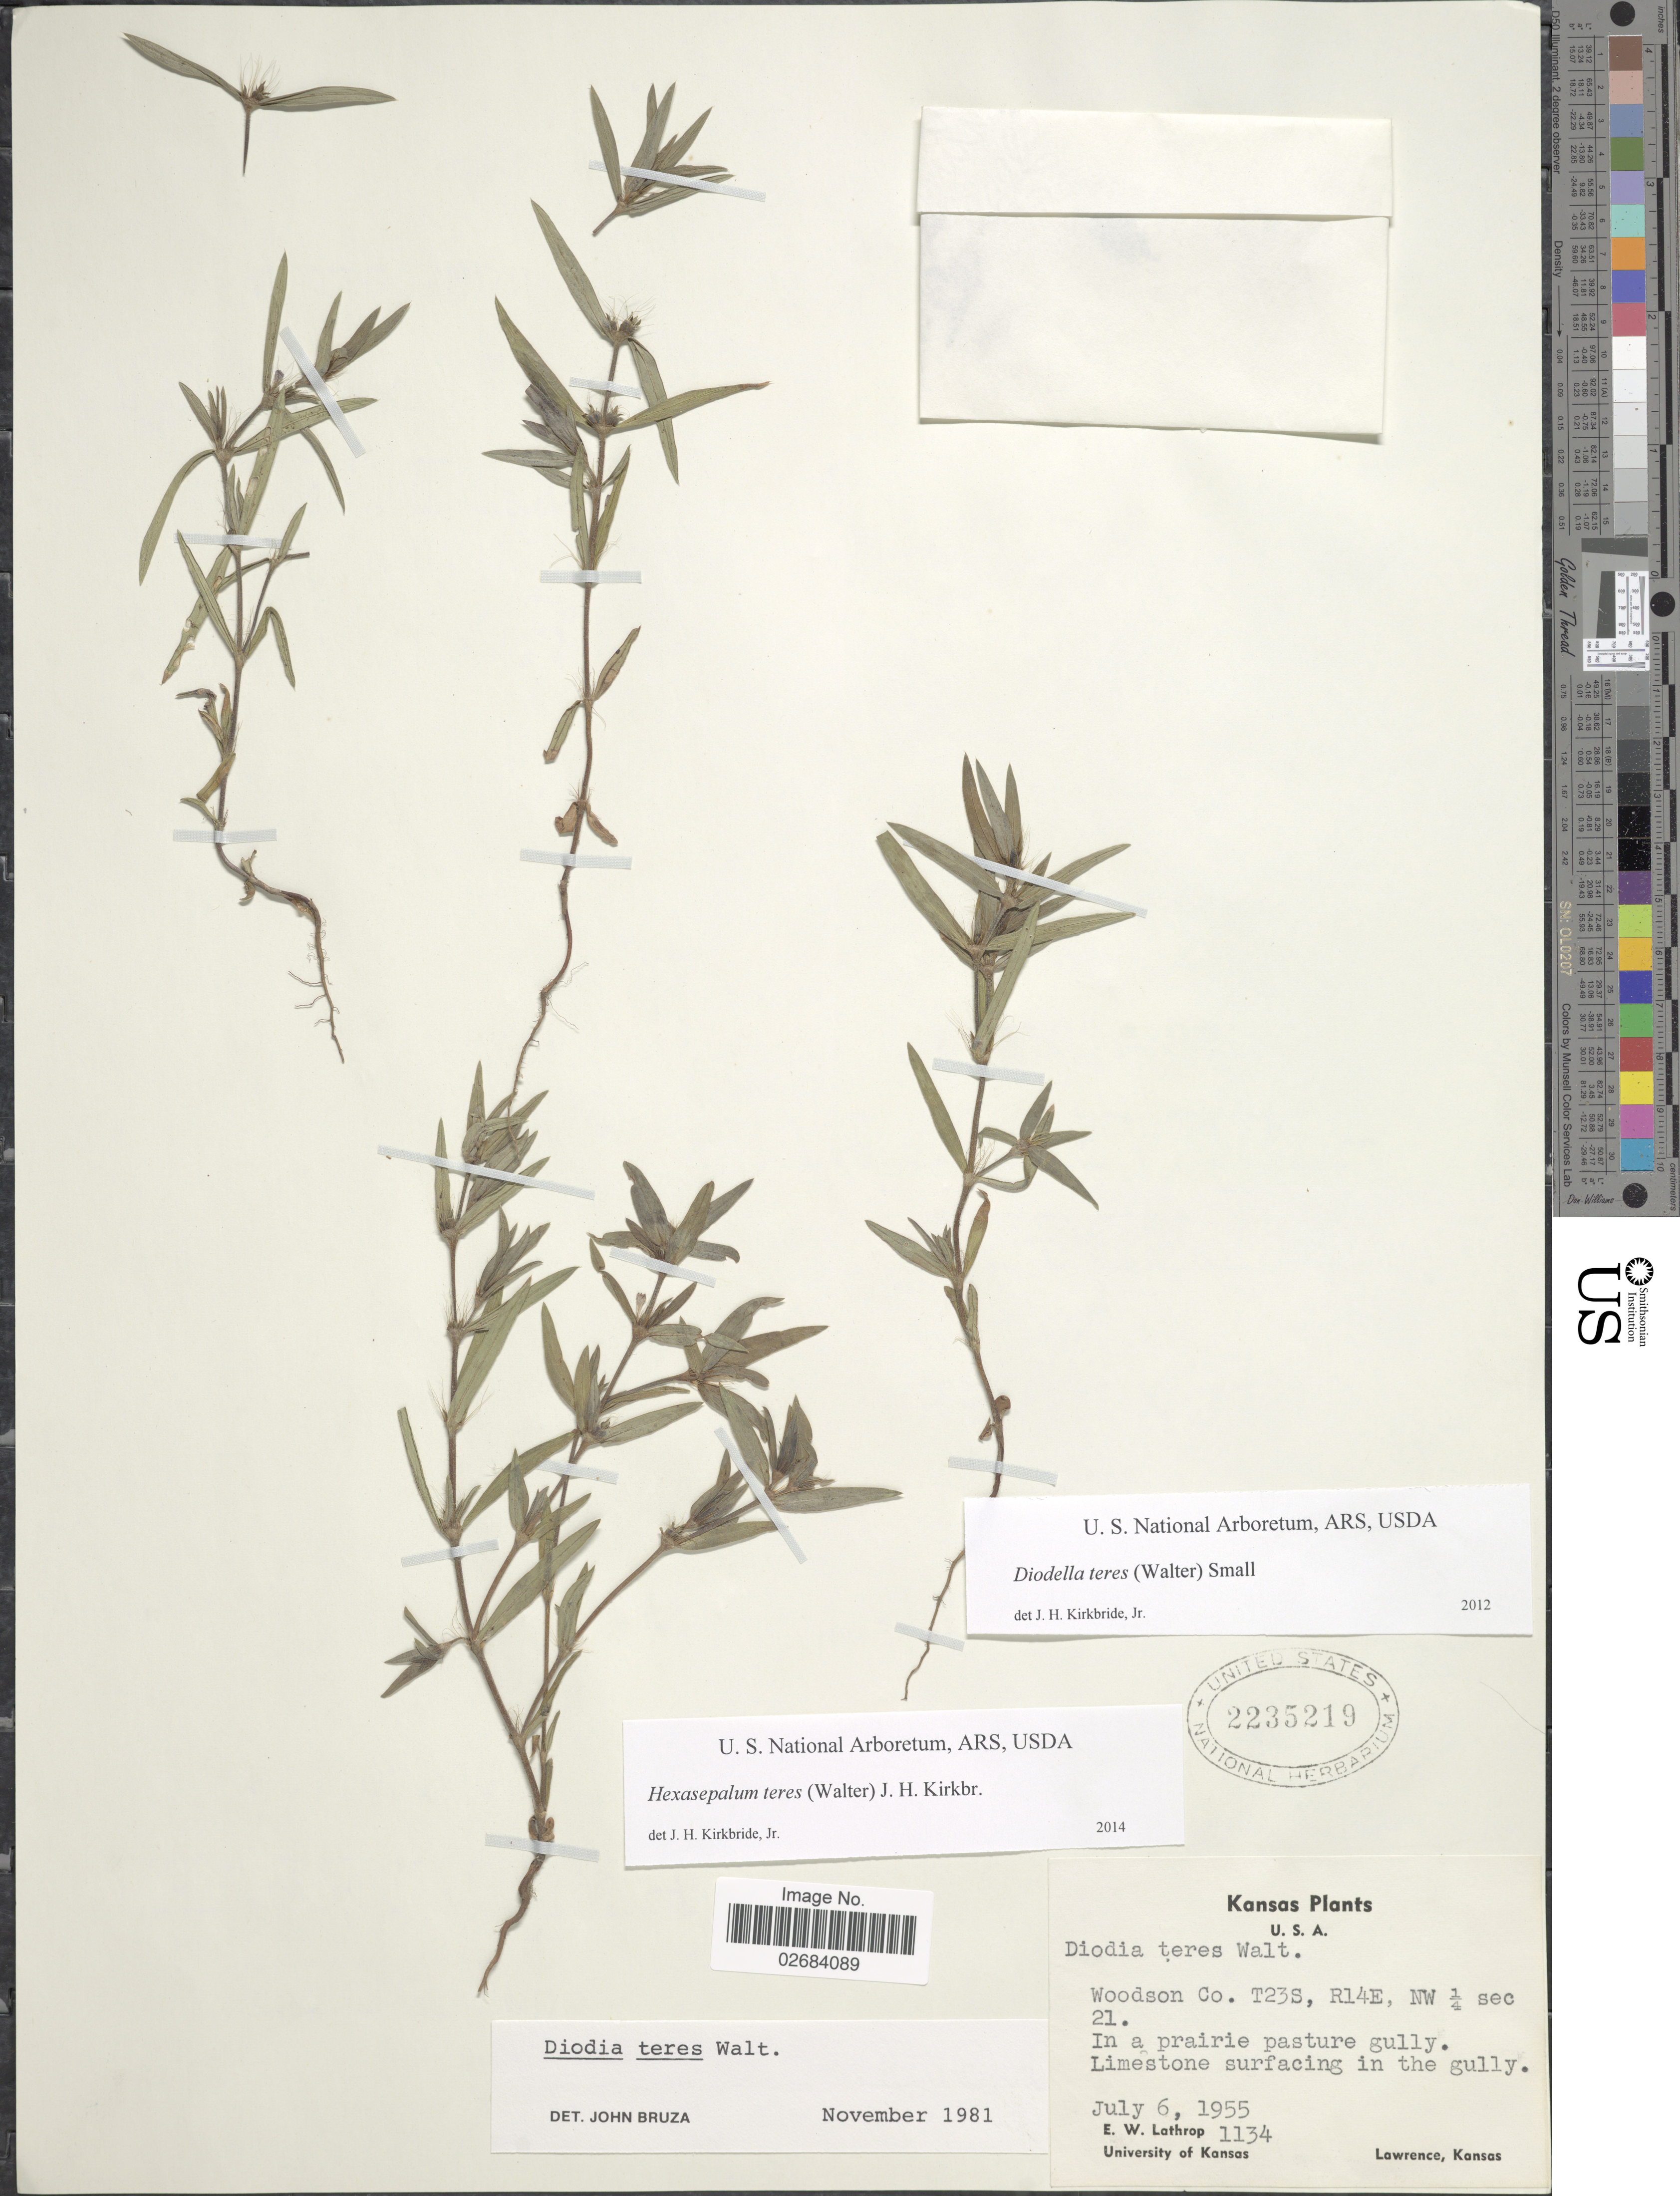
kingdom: Plantae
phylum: Tracheophyta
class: Magnoliopsida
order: Gentianales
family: Rubiaceae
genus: Diodia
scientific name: Diodia teres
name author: Walter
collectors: E. W. Lathrop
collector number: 1134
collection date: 1955-07-06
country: United States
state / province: Kansas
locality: Woodson Co. T23S, R14E, NW 1/4 sec 21, in a prairie pasture gully.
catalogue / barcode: US 2235219